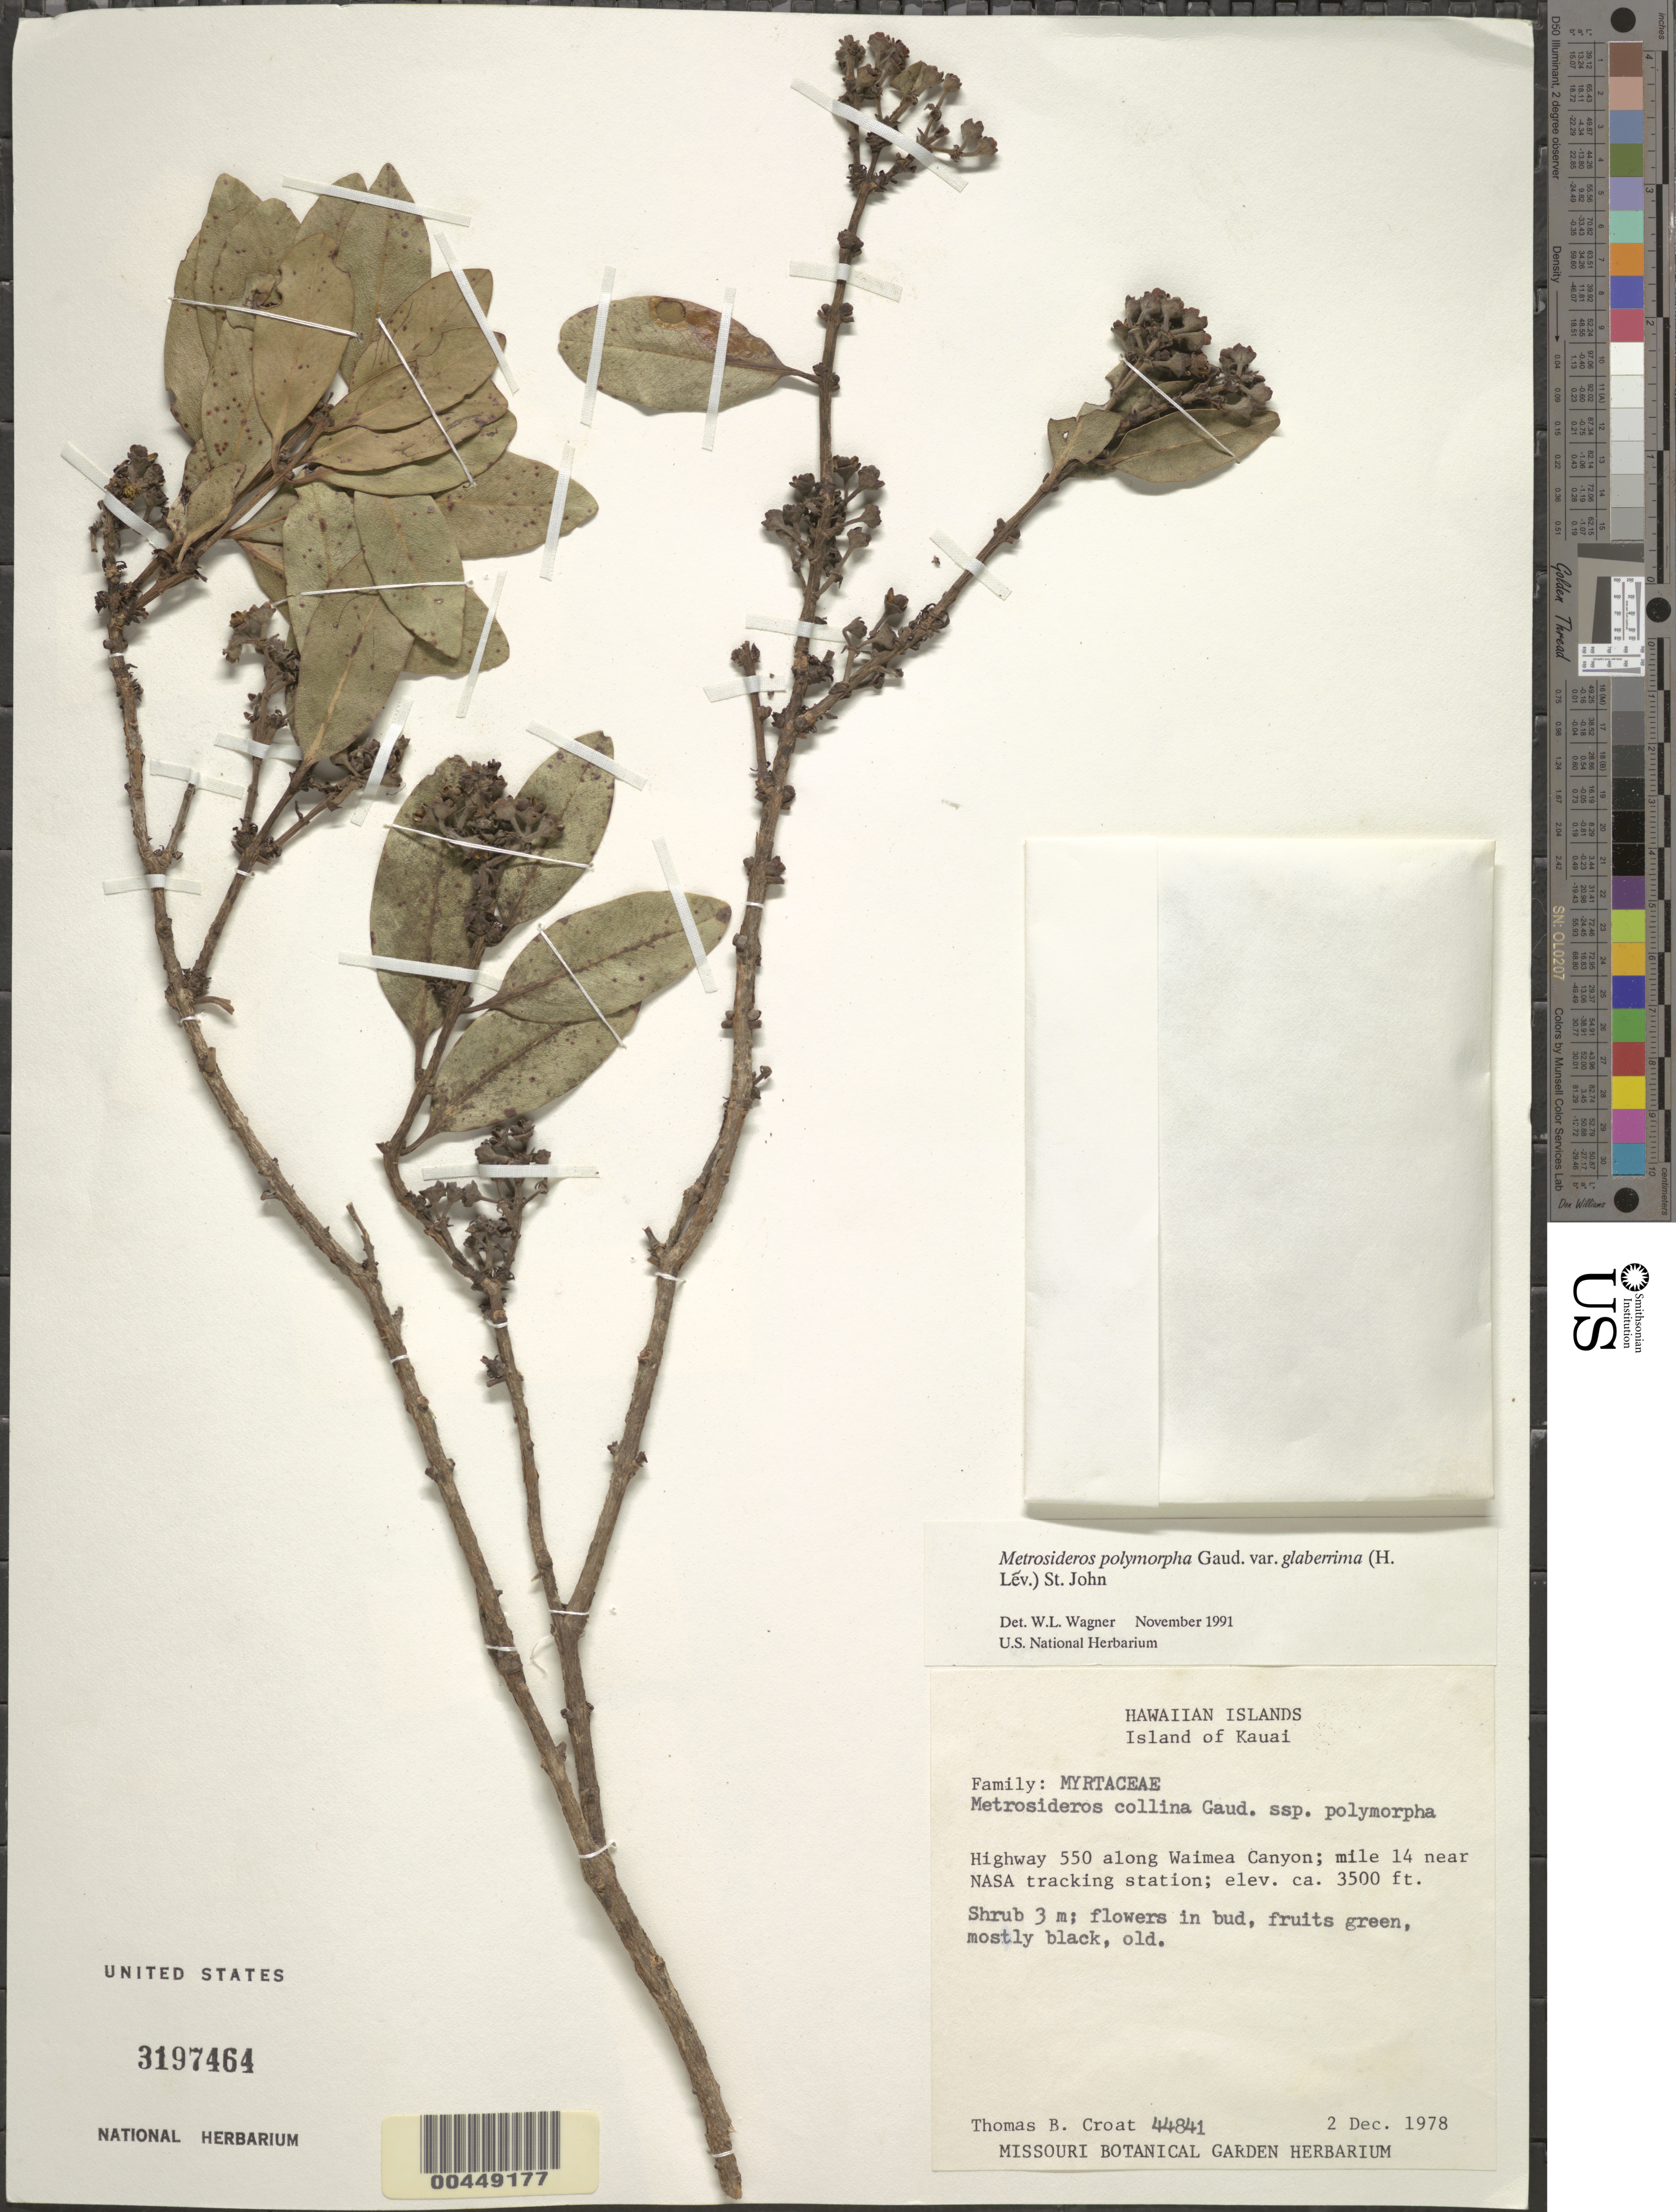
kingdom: Plantae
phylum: Tracheophyta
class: Magnoliopsida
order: Myrtales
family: Myrtaceae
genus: Metrosideros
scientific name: Metrosideros polymorpha var. glaberrima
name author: (H. Lév.) H. St. John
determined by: Wagner, W. L., (BOT), Smithsonian Institution - National Museum of Natural History (UNITED STATES)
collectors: T. B. Croat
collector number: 44841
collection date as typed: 2 Dec 1978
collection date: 1978-12-02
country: United States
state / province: Hawaii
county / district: Kauai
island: Kaua'i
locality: Highway 550 along Waimea Canyon, mile 14 near NASA tracking station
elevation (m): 1067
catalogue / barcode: US 3197464